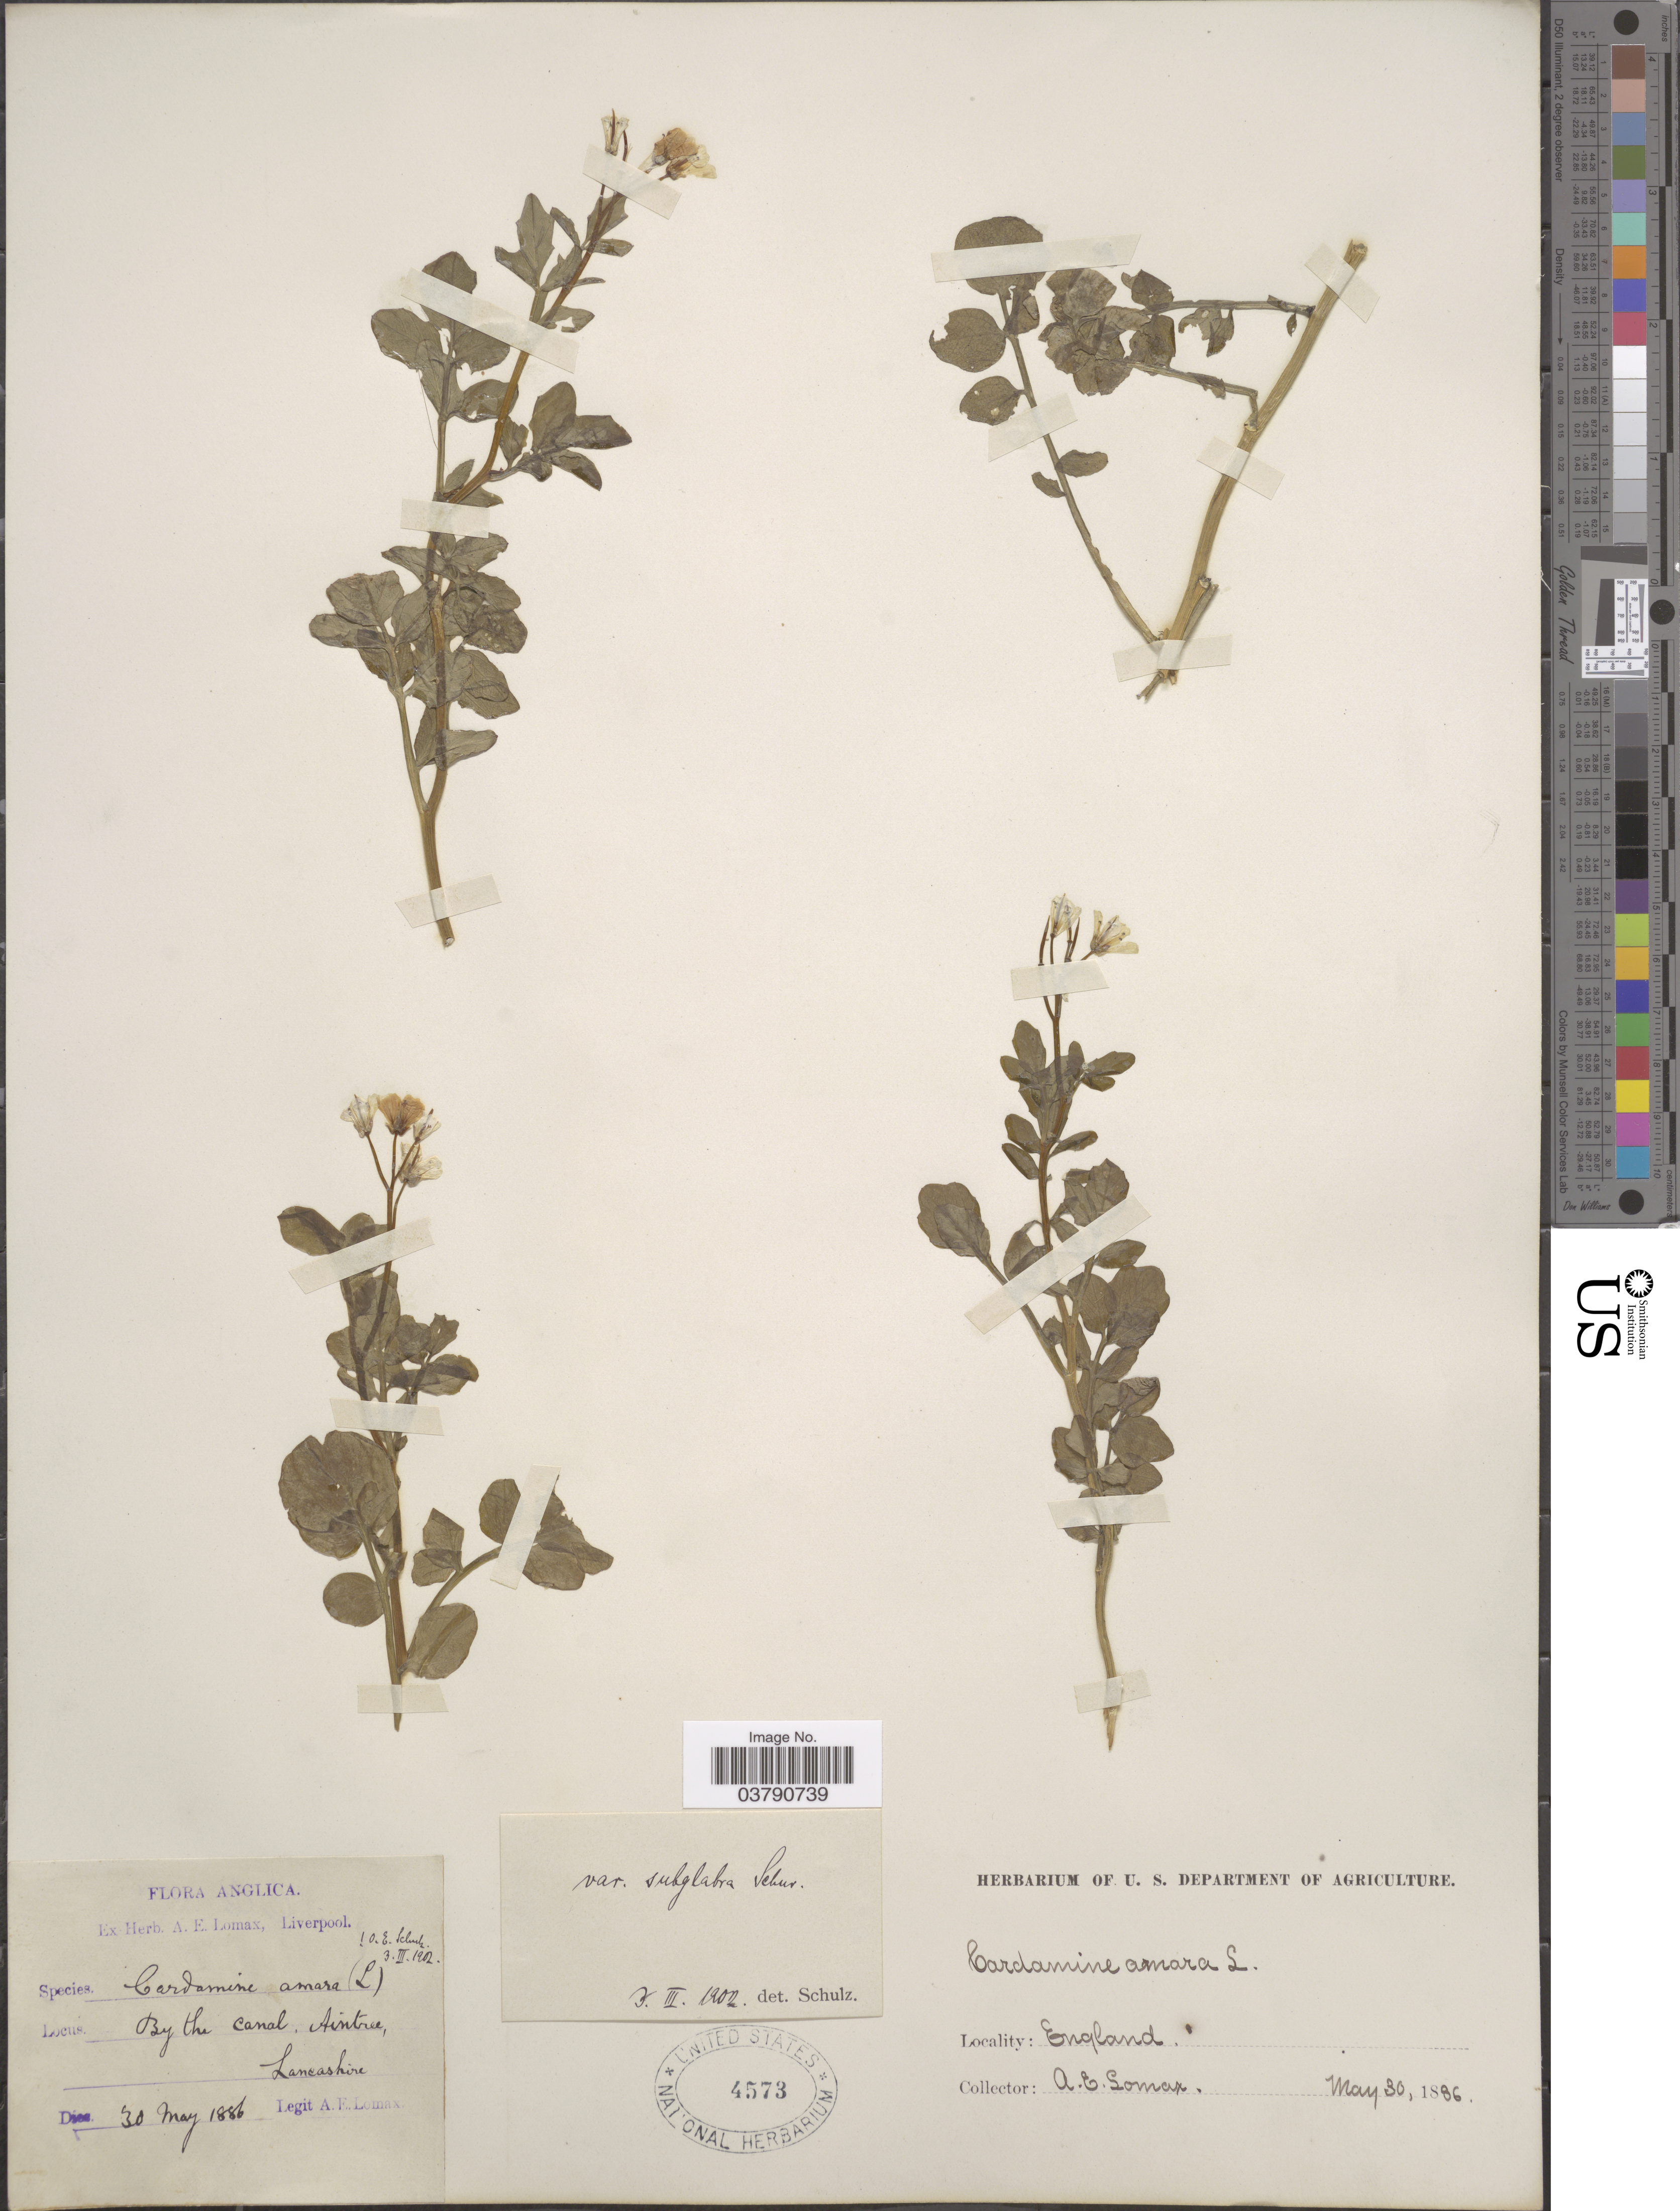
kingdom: Plantae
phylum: Tracheophyta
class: Magnoliopsida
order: Brassicales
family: Brassicaceae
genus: Cardamine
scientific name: Cardamine amara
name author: L.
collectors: A. Lomax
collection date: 1886-05-30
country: United Kingdom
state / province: England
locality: Anglica. By the canal, Aintree, Lancashire.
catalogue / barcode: US 4573